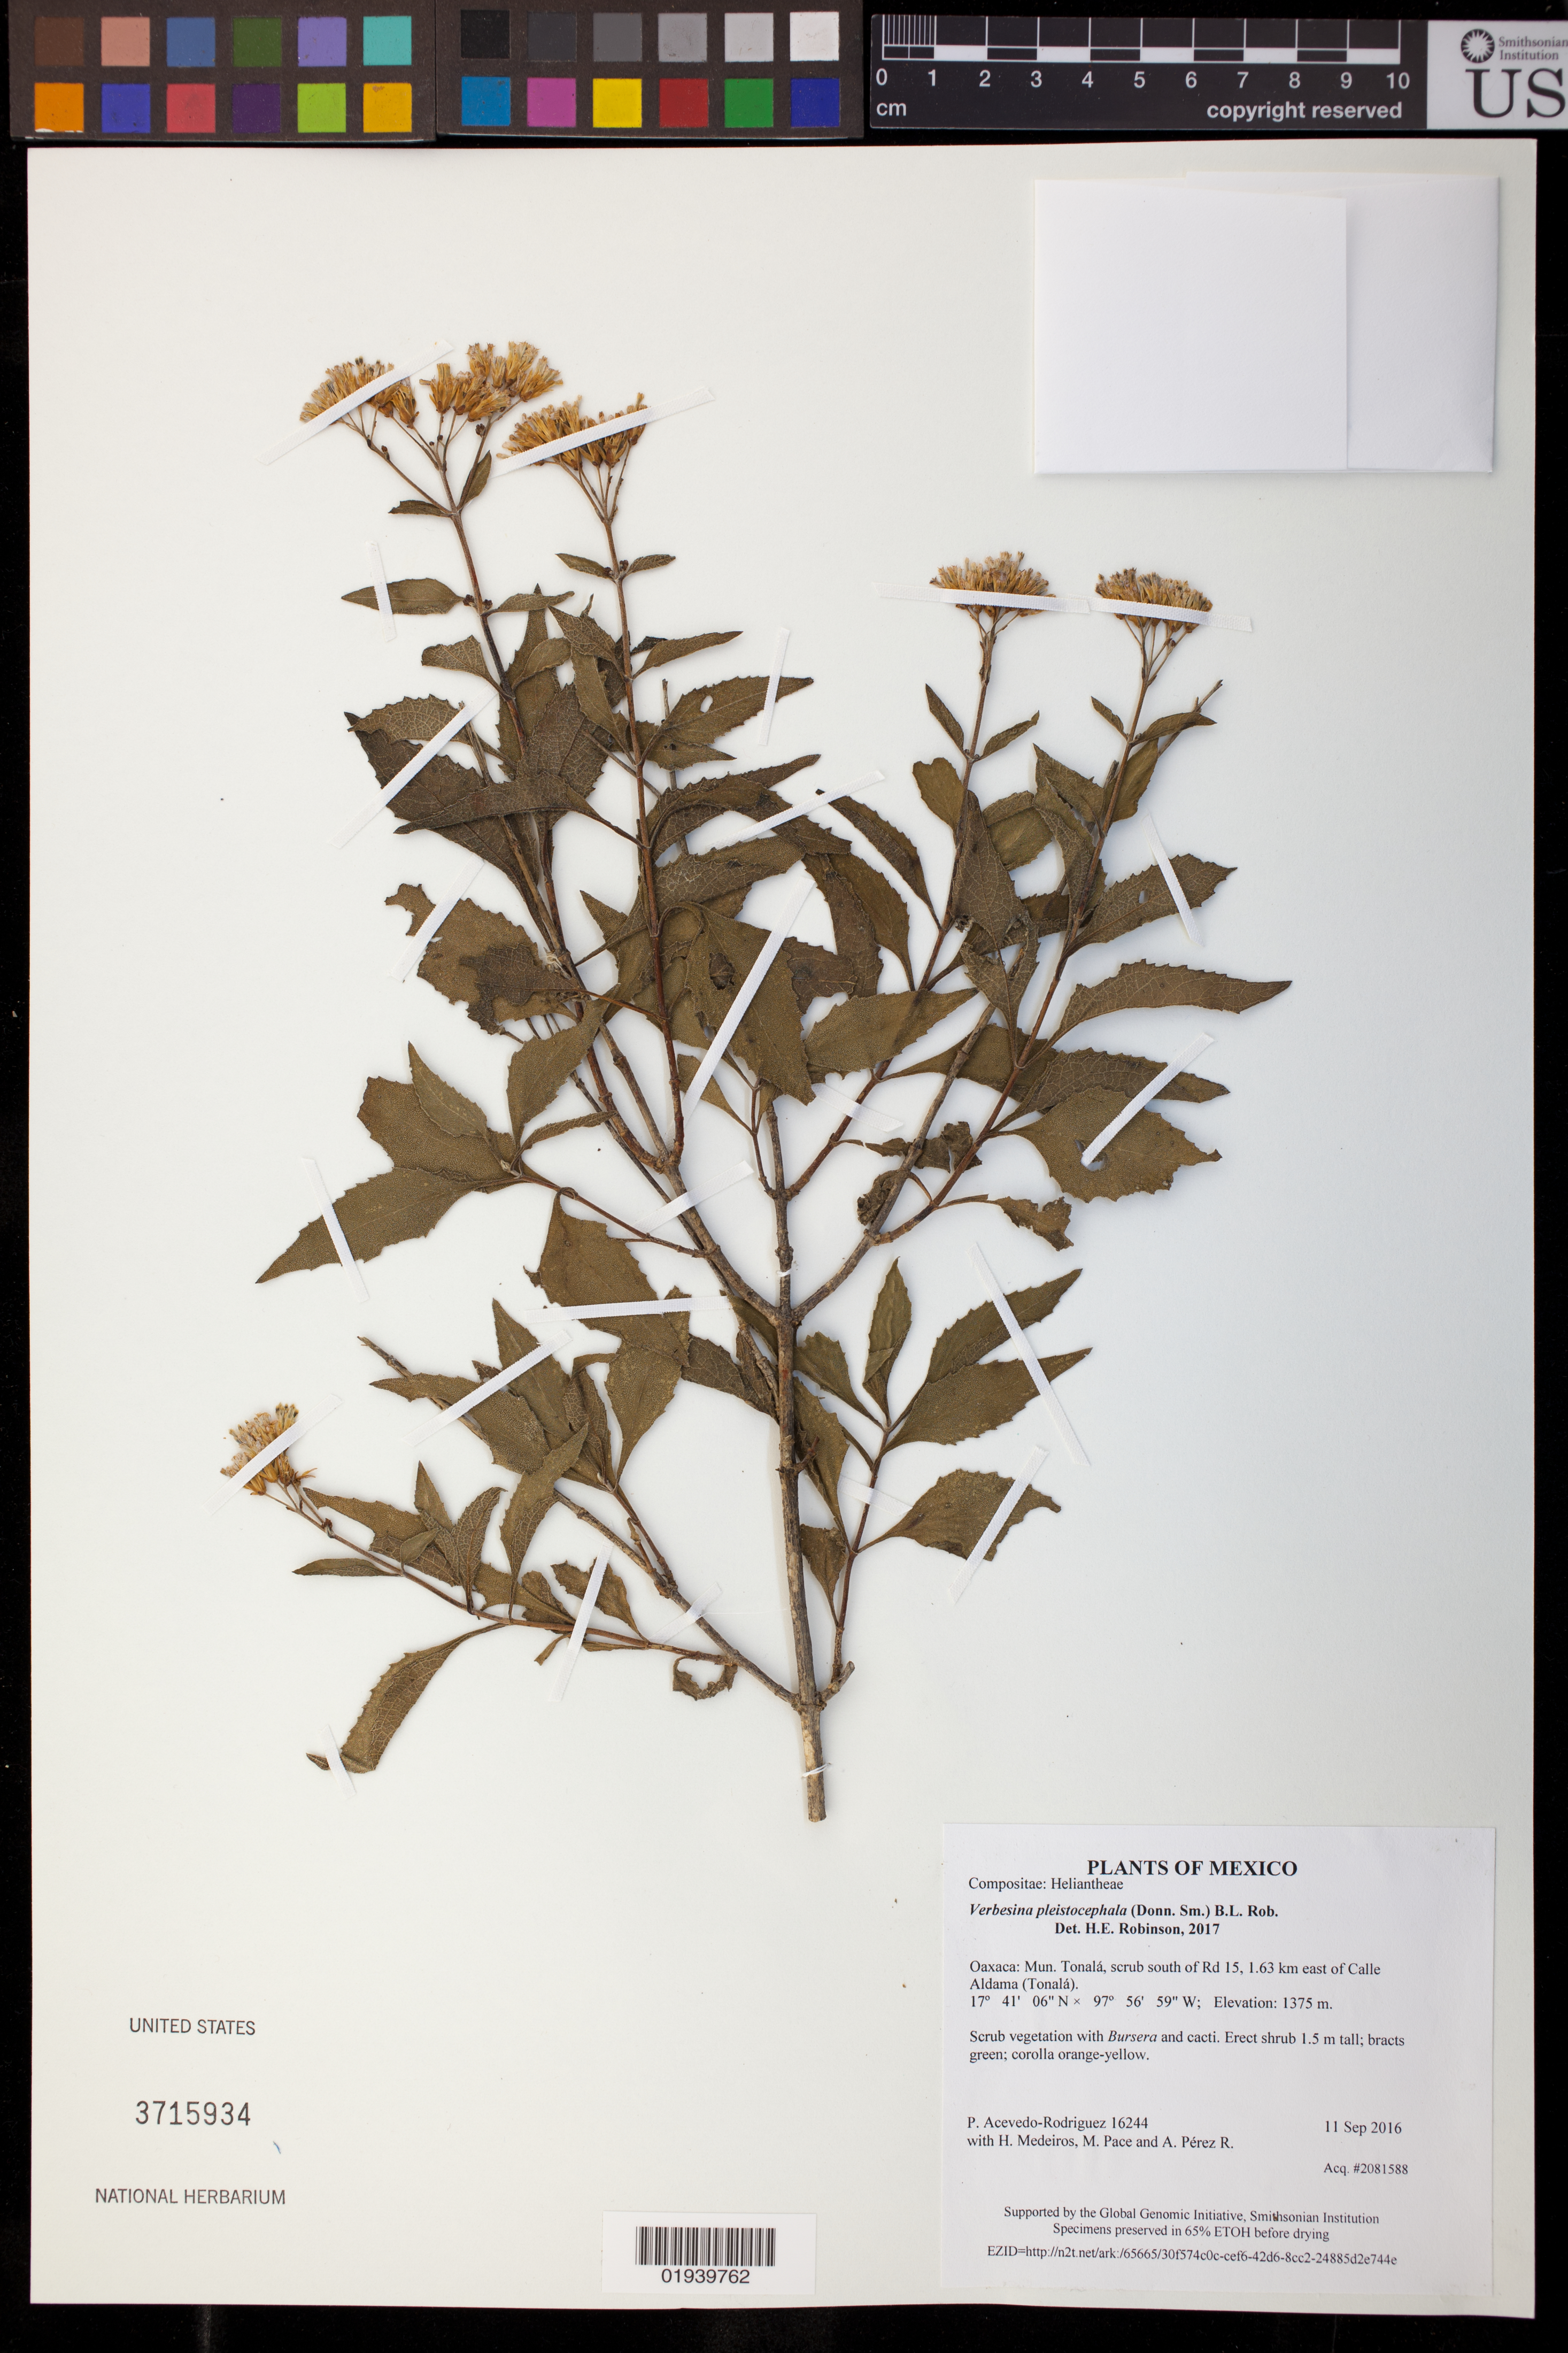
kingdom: Plantae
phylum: Tracheophyta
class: Magnoliopsida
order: Asterales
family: Asteraceae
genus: Verbesina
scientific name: Verbesina pleistocephala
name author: (Donn. Sm.) B.L. Rob.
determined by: Robinson, H. E., (US), Smithsonian Institution - National Museum of Natural History (UNITED STATES)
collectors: P. Acevedo-Rodr., H. Medeiros, M. R. Pace & A. Pérez R.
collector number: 16244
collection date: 2016-09-11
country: Mexico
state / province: Oaxaca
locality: Mun. Tonalá, scrub south of Rd 15, 1.63 km east of Calle Aldama (Tonalá).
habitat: Scrub vegetation with Bursera and cacti.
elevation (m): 1375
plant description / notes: US, NY, MO, K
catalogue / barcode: US 3715934